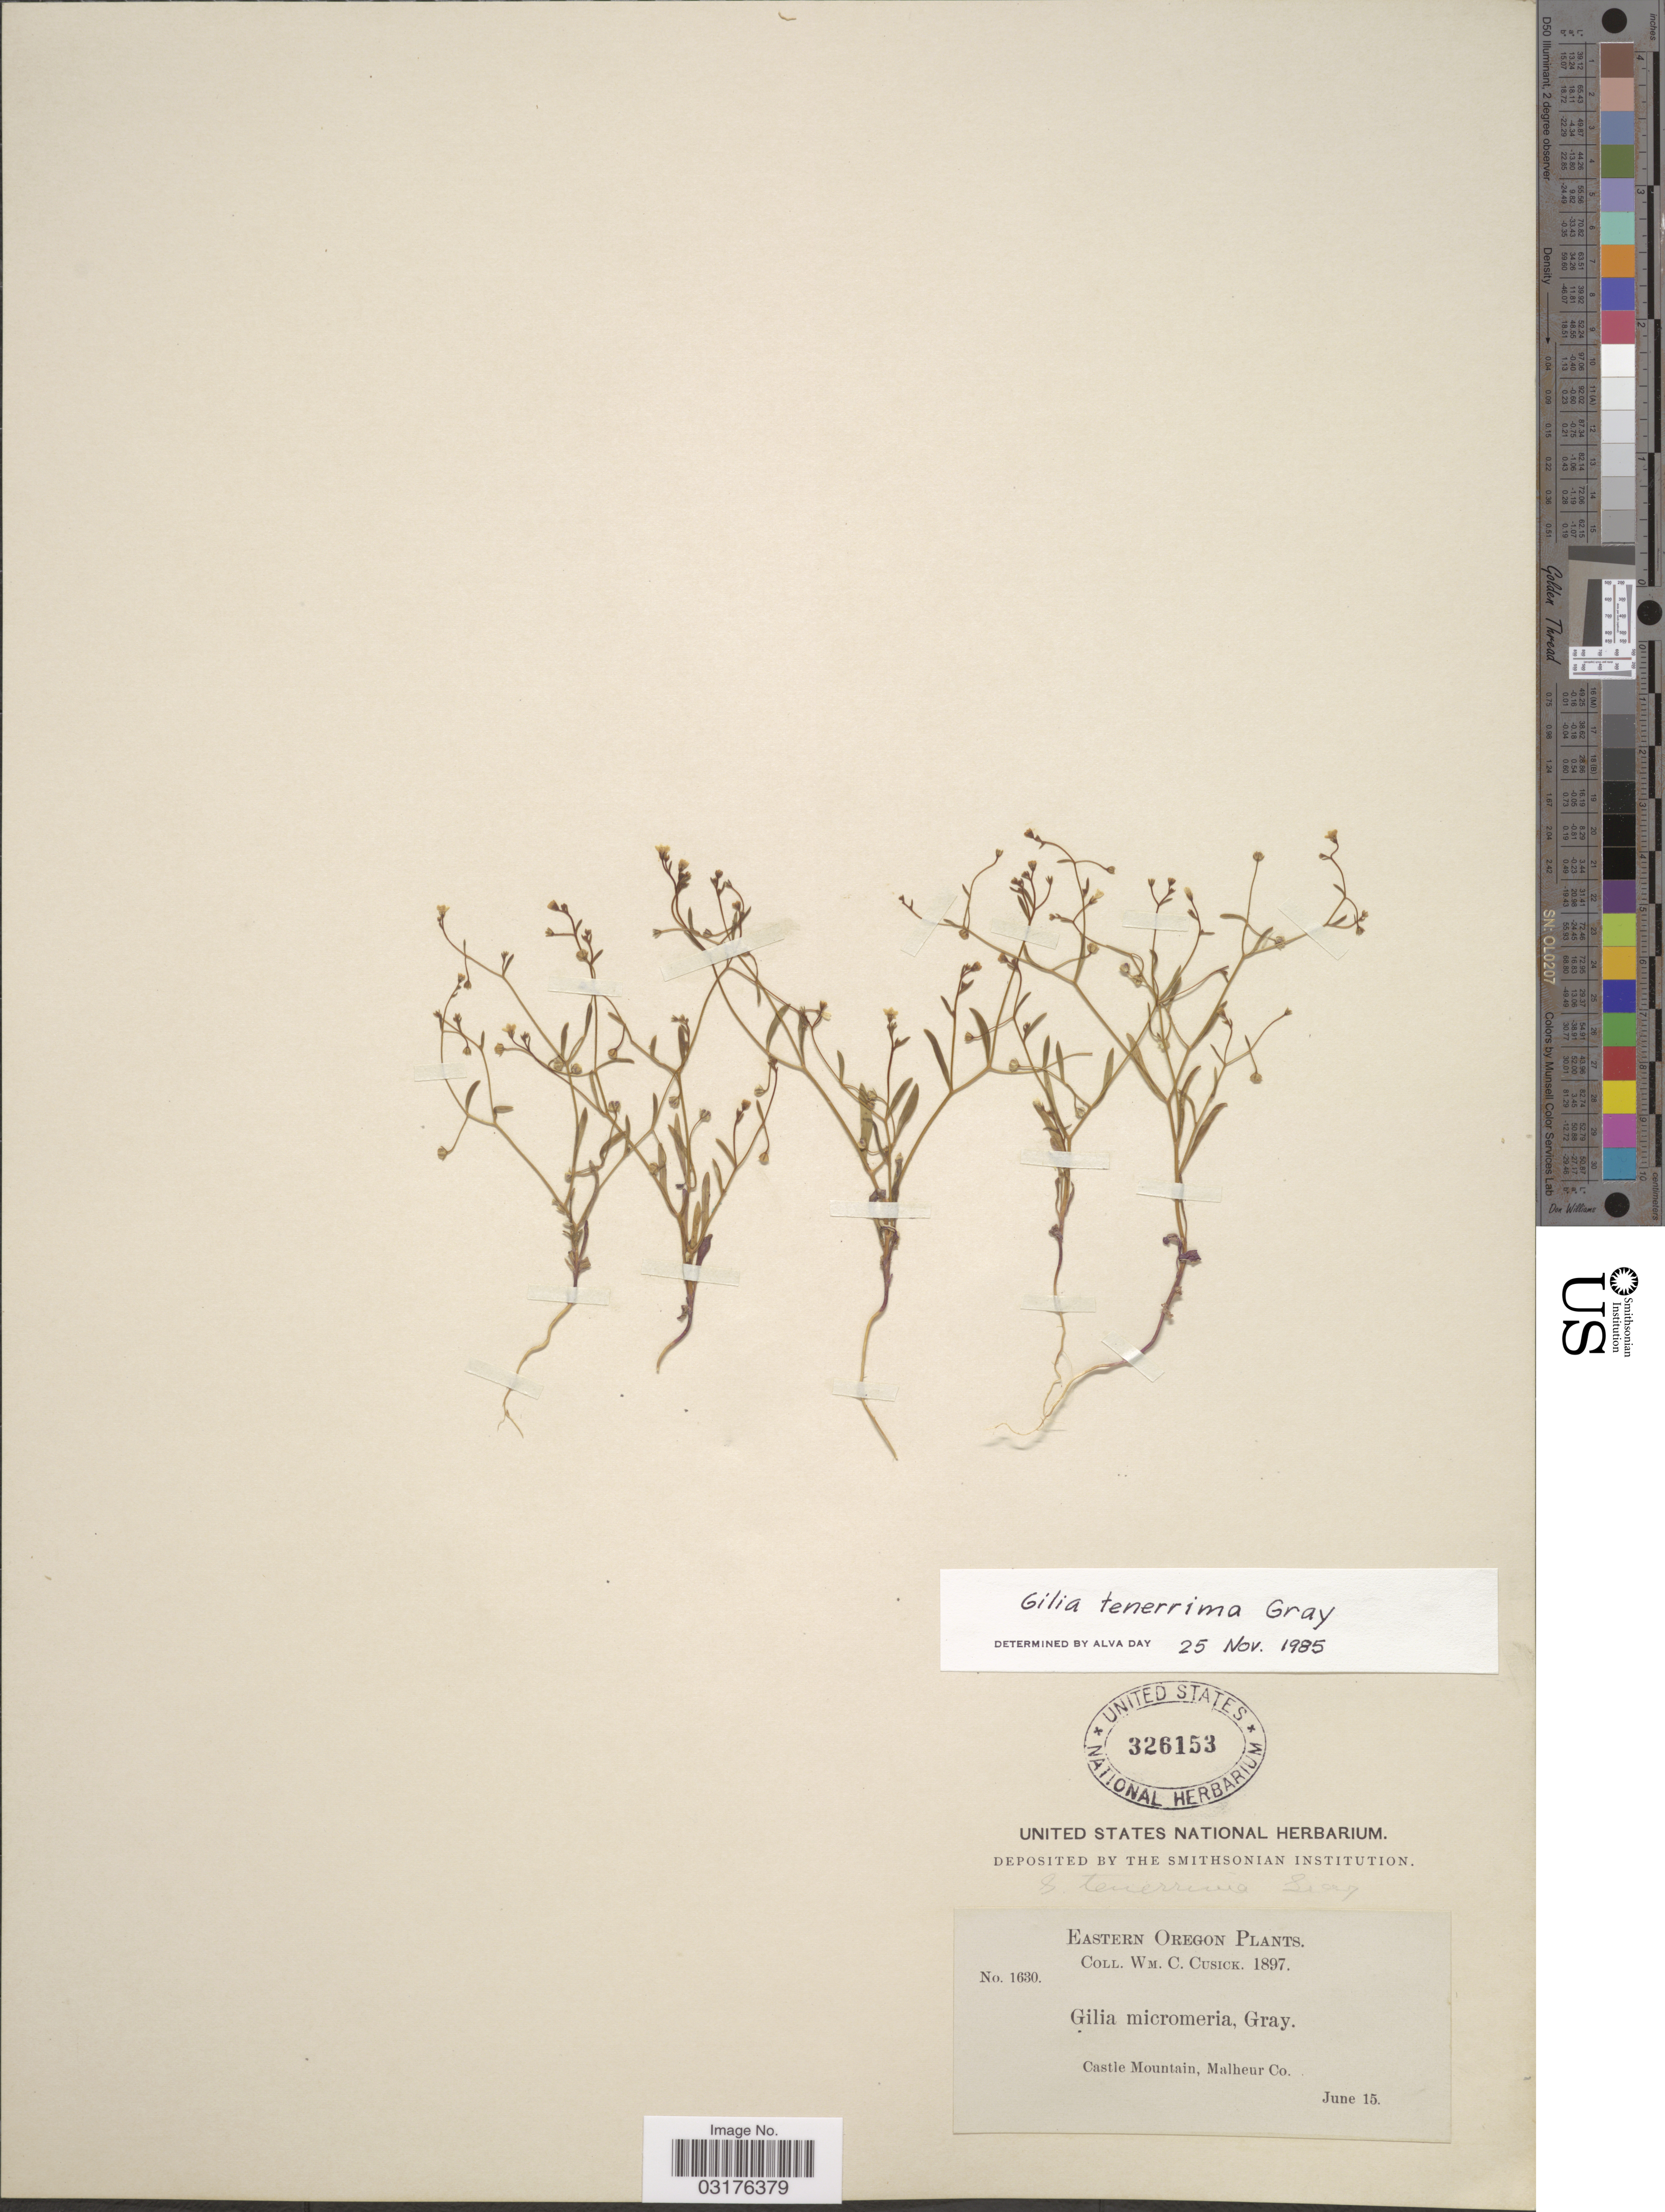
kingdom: Plantae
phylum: Tracheophyta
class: Magnoliopsida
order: Ericales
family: Polemoniaceae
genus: Lathrocasis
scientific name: Lathrocasis tenerrima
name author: (A. Gray) L.A. Johnson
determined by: Strong, Mark T., (BOT), Smithsonian Institution - National Museum of Natural History (UNITED STATES)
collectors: W. C. Cusick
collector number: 1630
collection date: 1897-06-15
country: United States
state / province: Oregon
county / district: Malheur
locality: Eastern Oregon, Castle Mountain, Malheur Co.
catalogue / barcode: US 326153